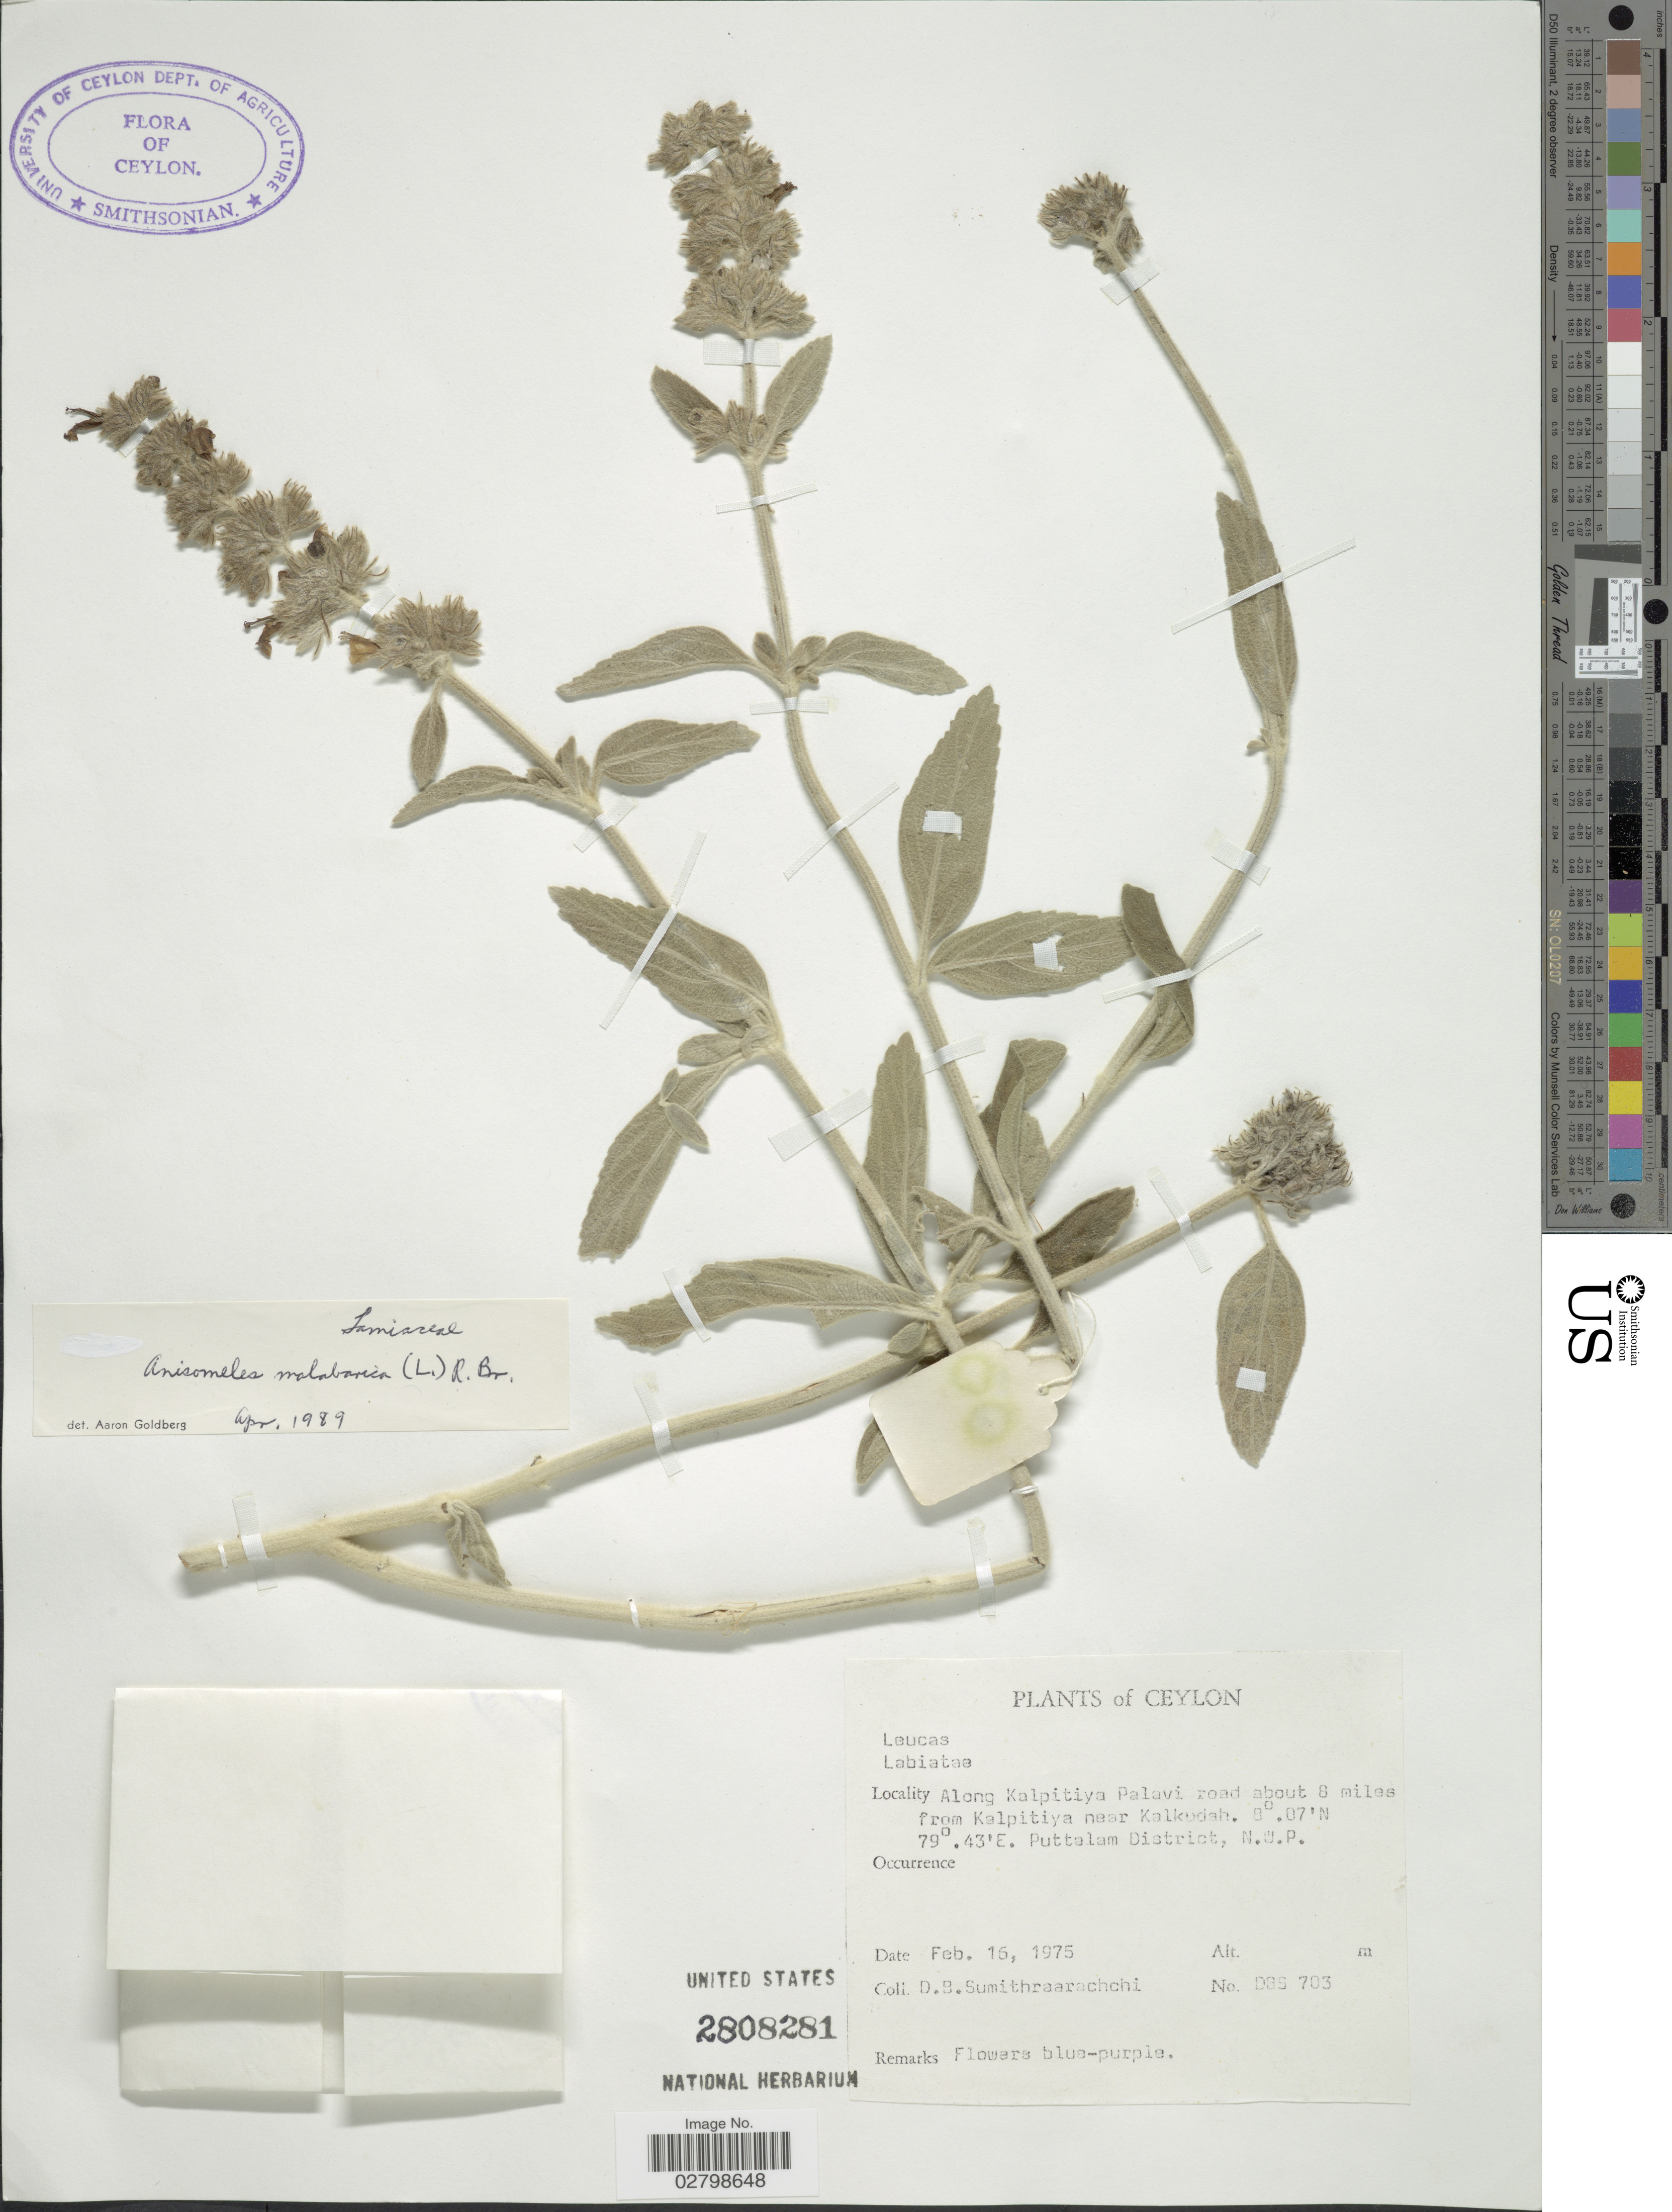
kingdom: Plantae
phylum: Tracheophyta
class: Magnoliopsida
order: Lamiales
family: Lamiaceae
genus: Anisomeles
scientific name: Anisomeles malabarica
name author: (L.) R. Br. ex Sims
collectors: D. B. Sumithraarachchi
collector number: DBS703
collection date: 1975-02-16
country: Sri Lanka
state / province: North Western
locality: Ceylon, along Kalpitiya Palavi road about 8 miles from Kalpitiya near Kalkudah, Puttalam District, N.W.P.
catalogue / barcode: US 2808281